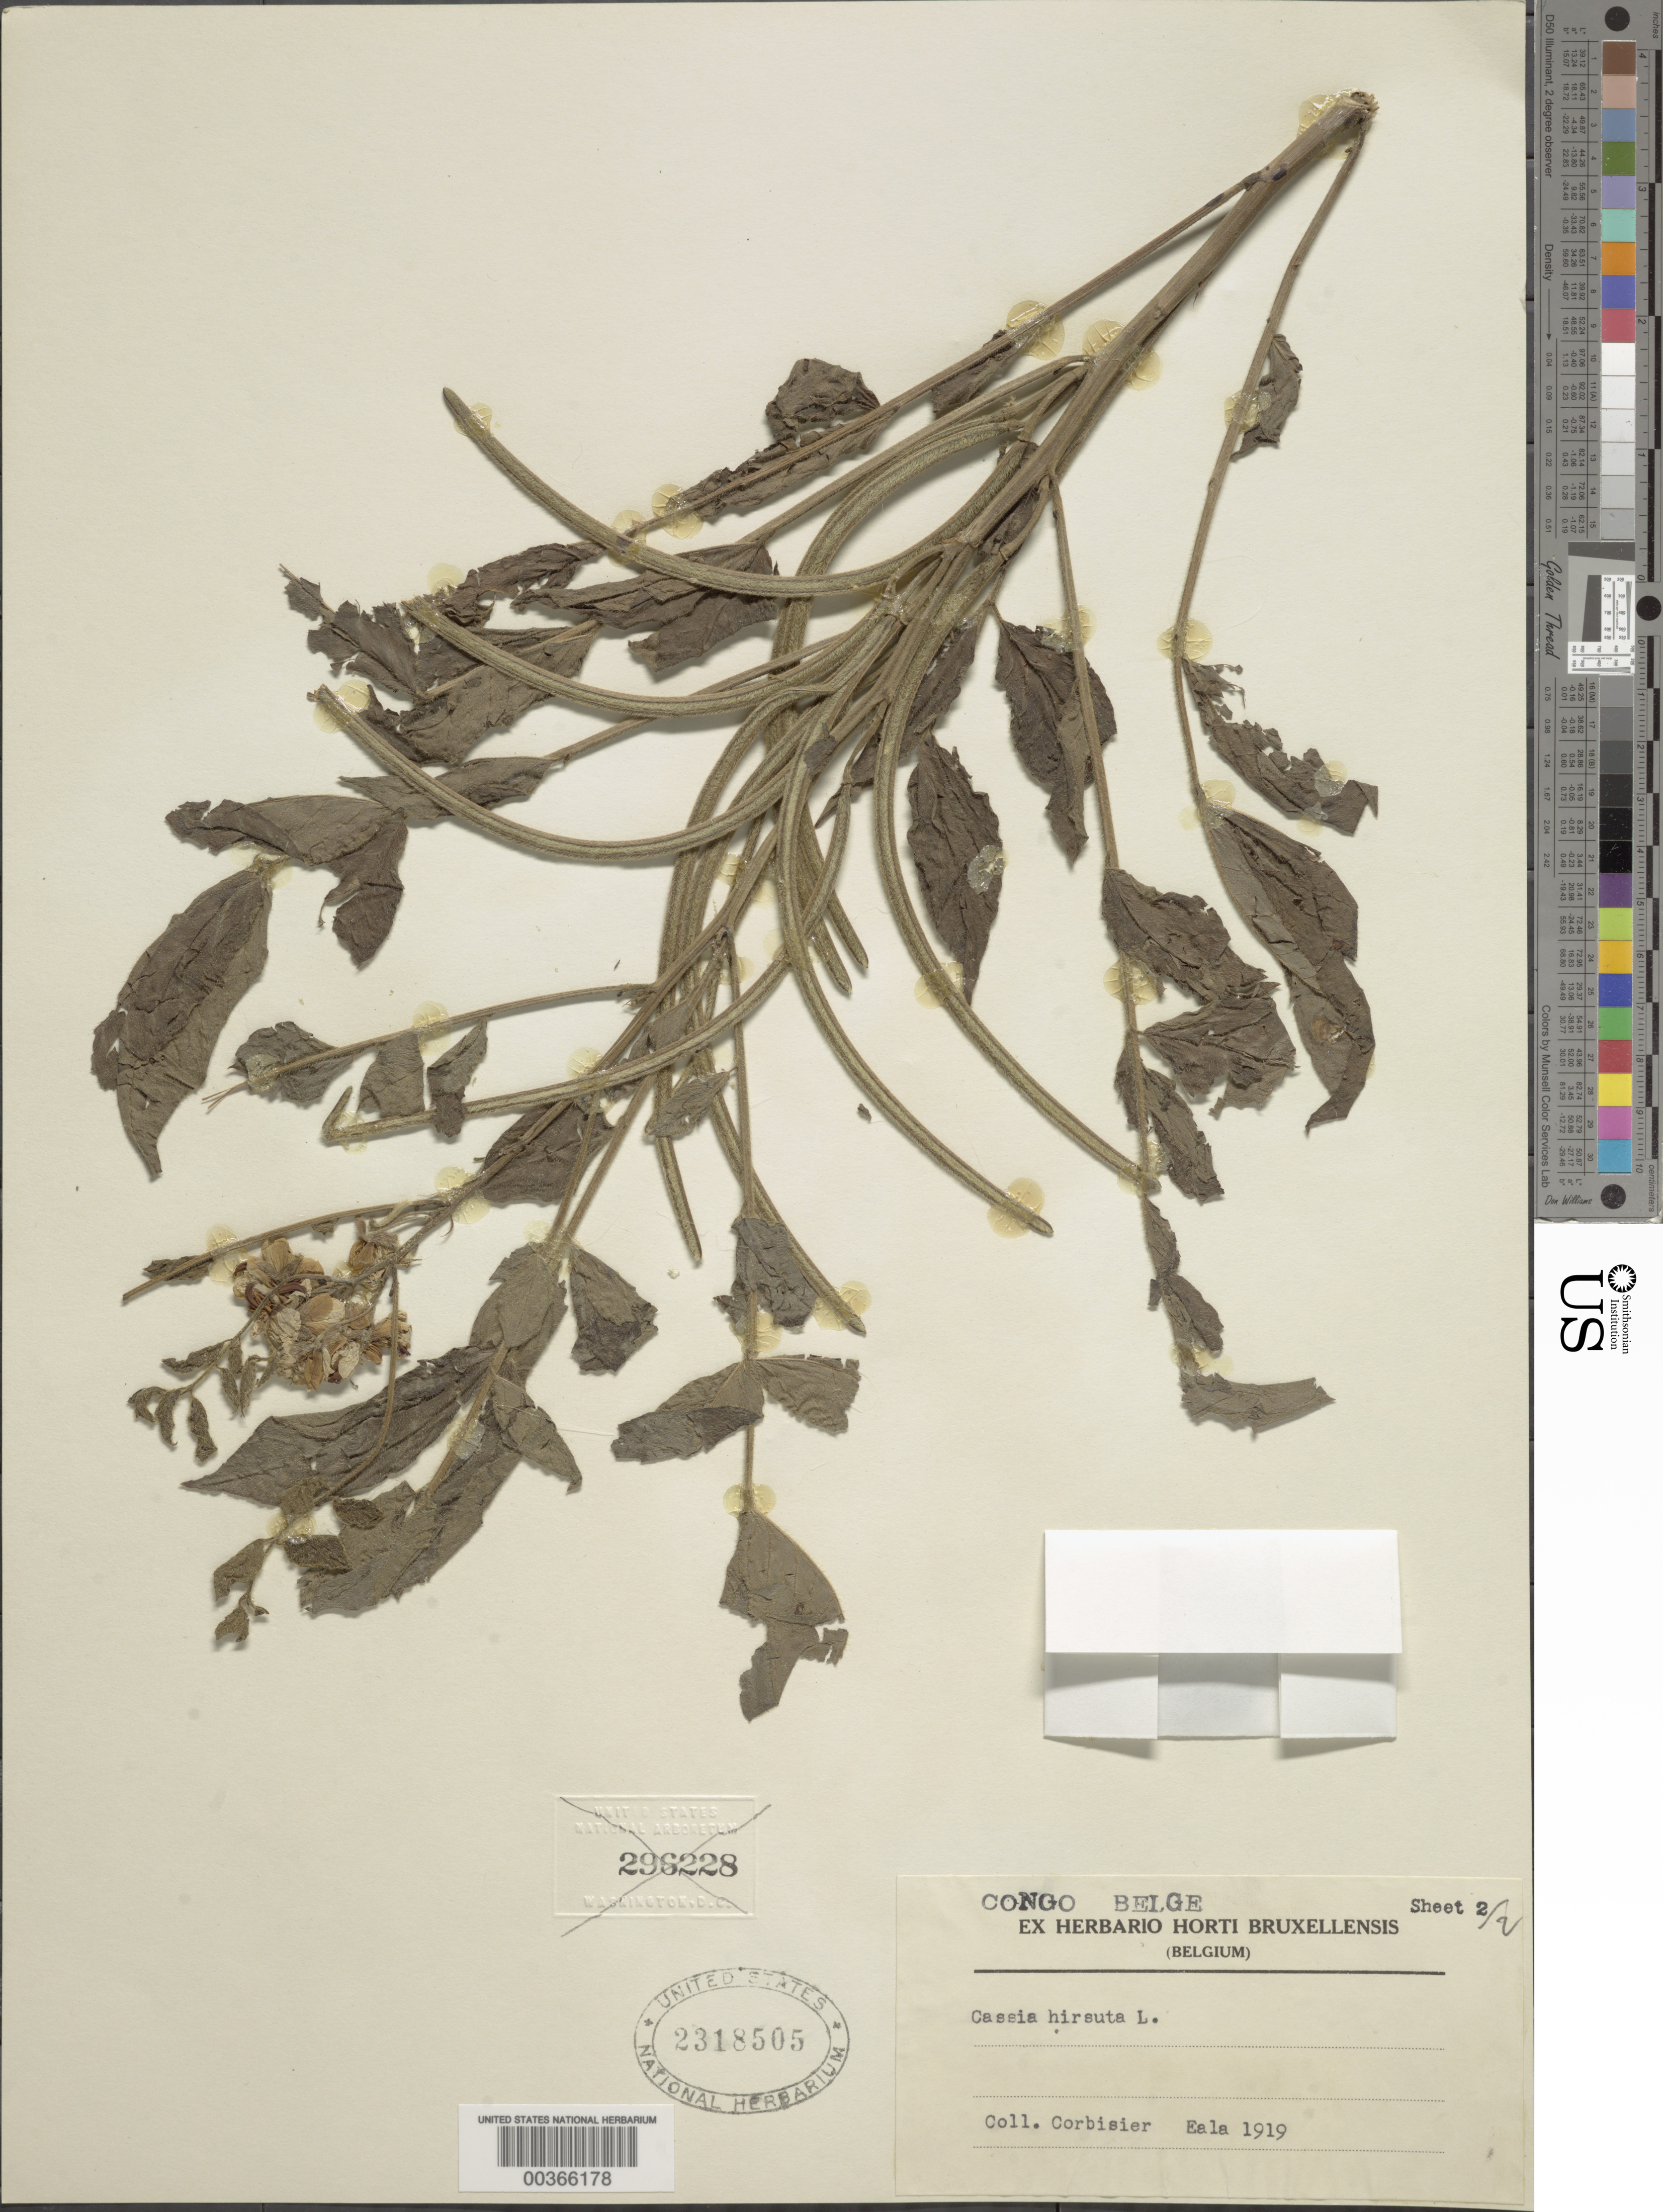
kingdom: Plantae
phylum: Tracheophyta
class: Magnoliopsida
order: Fabales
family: Fabaceae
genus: Senna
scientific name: Senna hirsuta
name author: (L.) H.S. Irwin & Barneby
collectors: A. Corbisier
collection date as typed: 1919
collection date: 1919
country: Congo, Democratic Republic of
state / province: Équateur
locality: Eala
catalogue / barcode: US 2318505